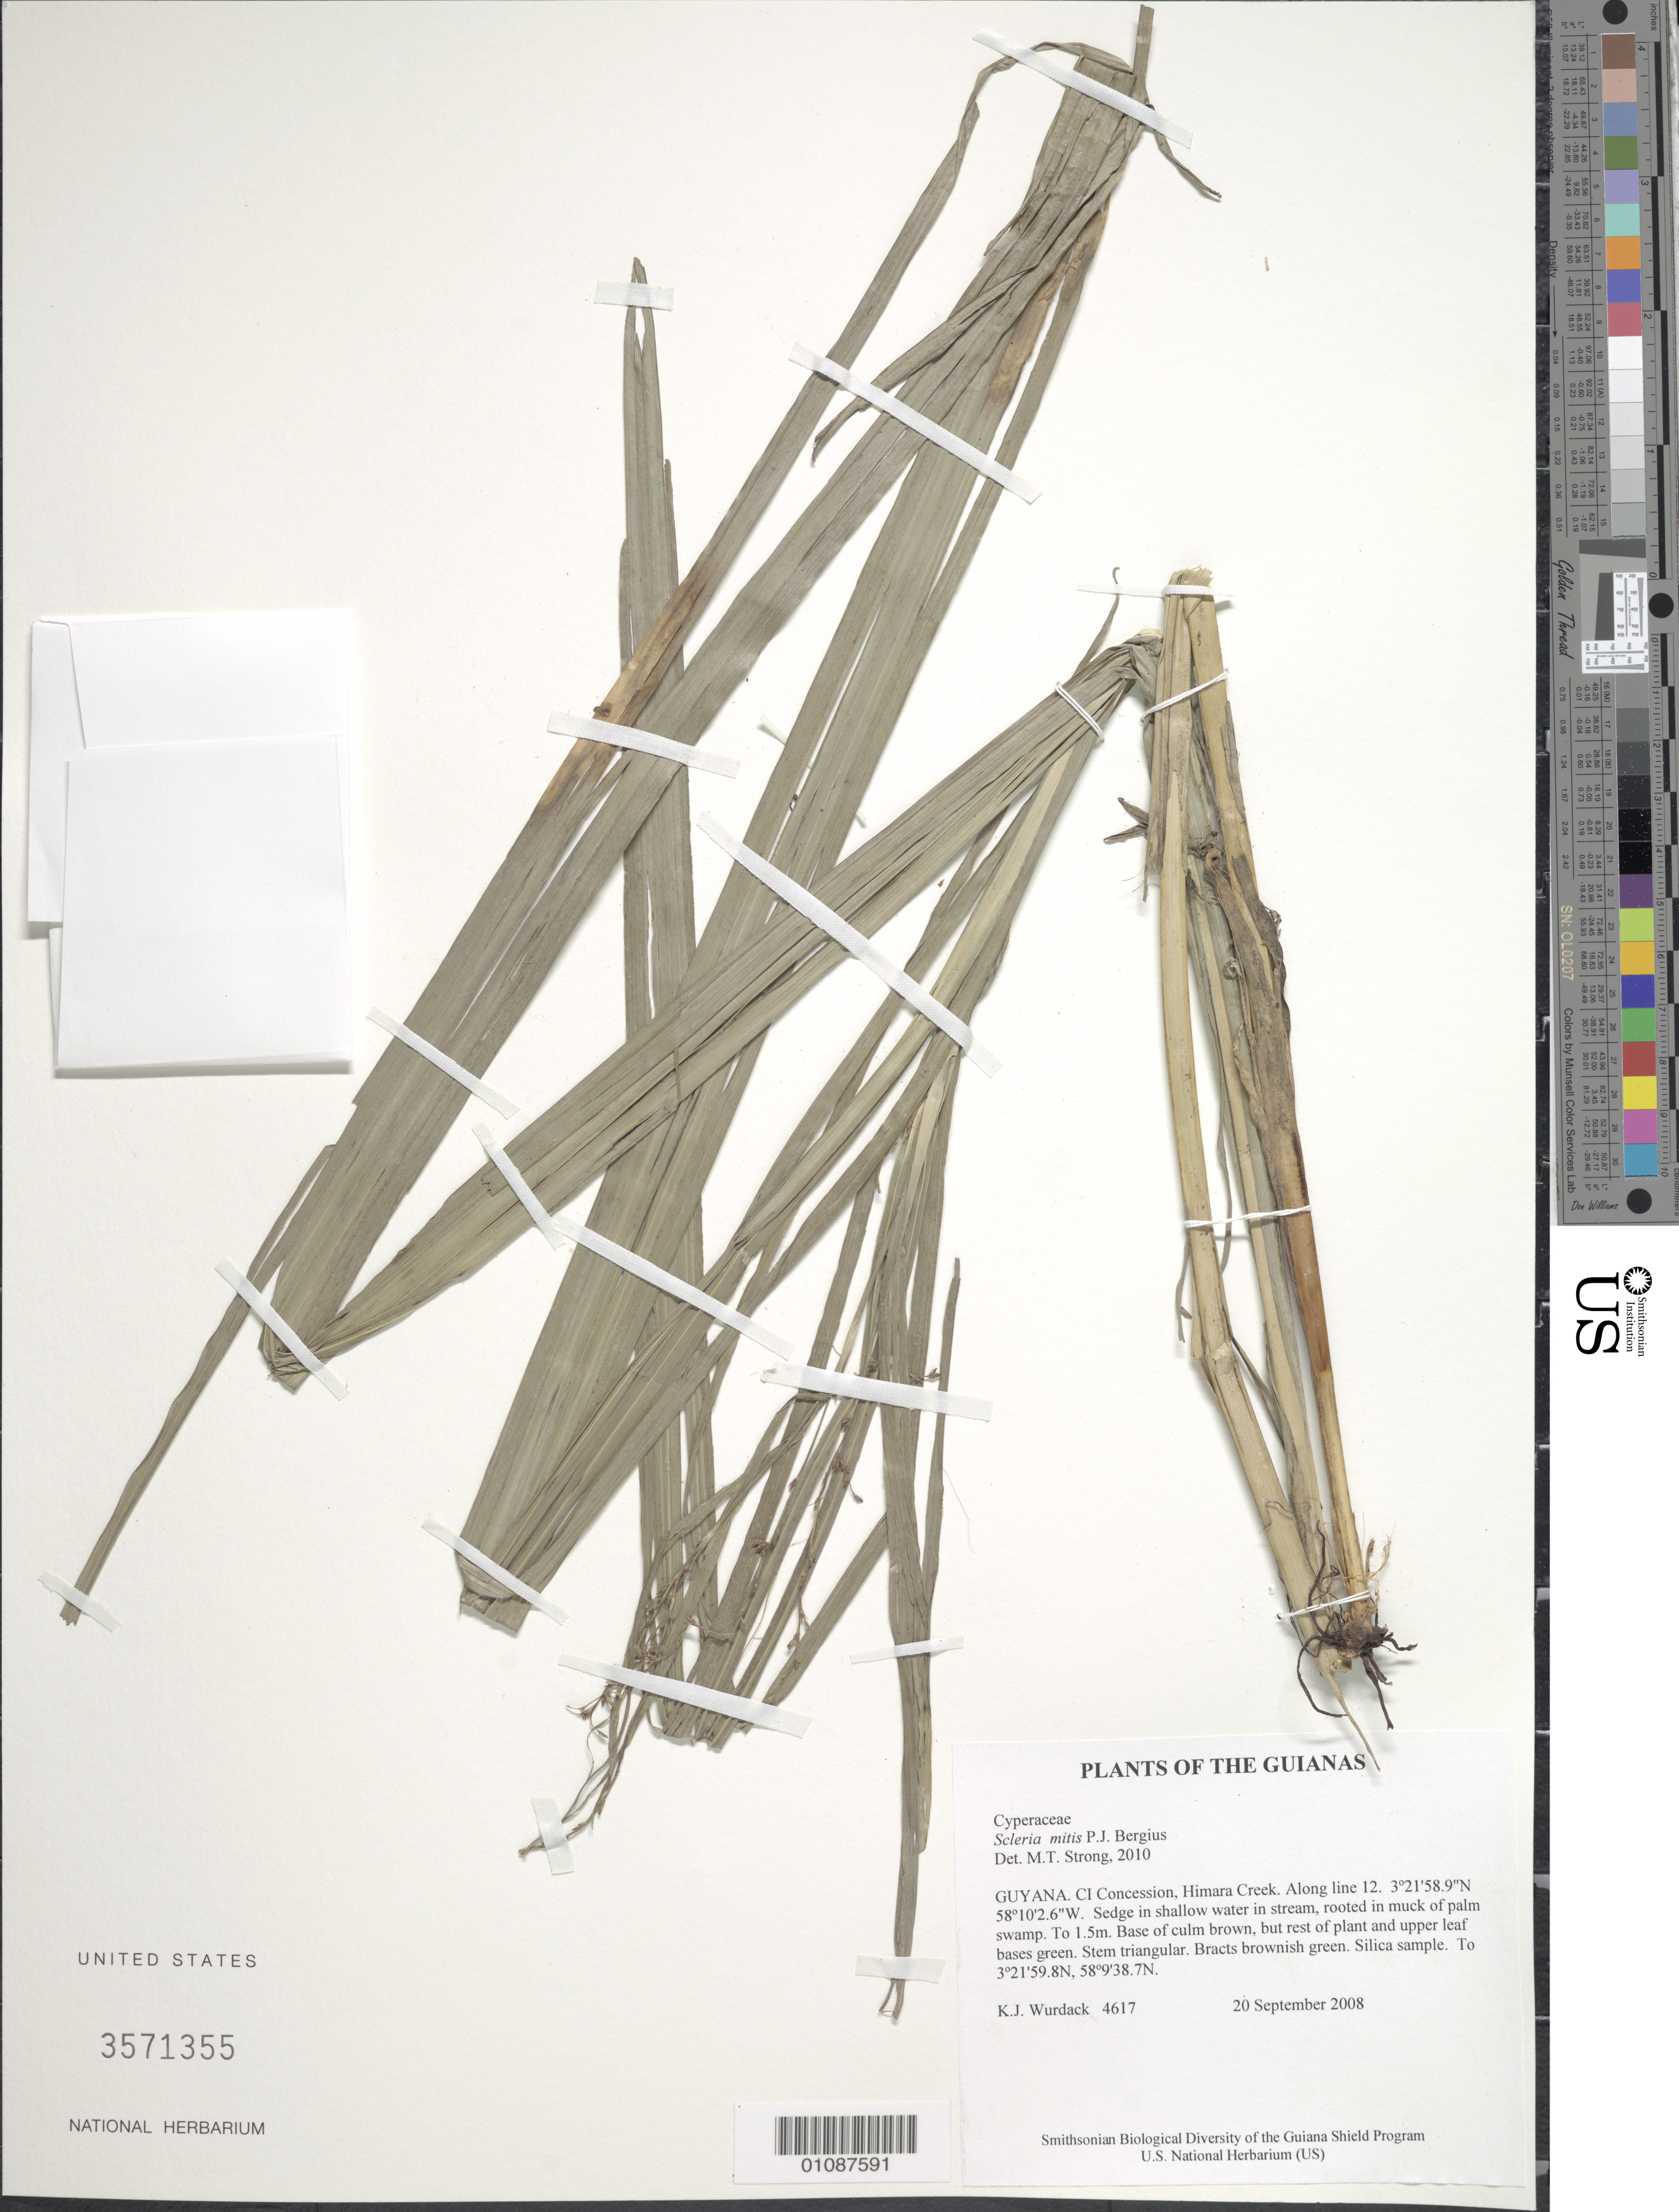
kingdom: Plantae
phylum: Tracheophyta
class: Liliopsida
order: Poales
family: Cyperaceae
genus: Scleria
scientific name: Scleria mitis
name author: P.J. Bergius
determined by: Strong, M. T., (US), Smithsonian Institution - National Museum of Natural History (UNITED STATES)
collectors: K. Wurdack, K. M. Redden, A. Rodriguez, C. Perry, P. Ragnauth, H. James & H. Simon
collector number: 4617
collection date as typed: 20 September 2008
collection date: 2008-09-20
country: Guyana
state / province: U. Takutu-U. Essequibo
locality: CI Concession, Himara Creek. Along line 12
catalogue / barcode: US 3571355